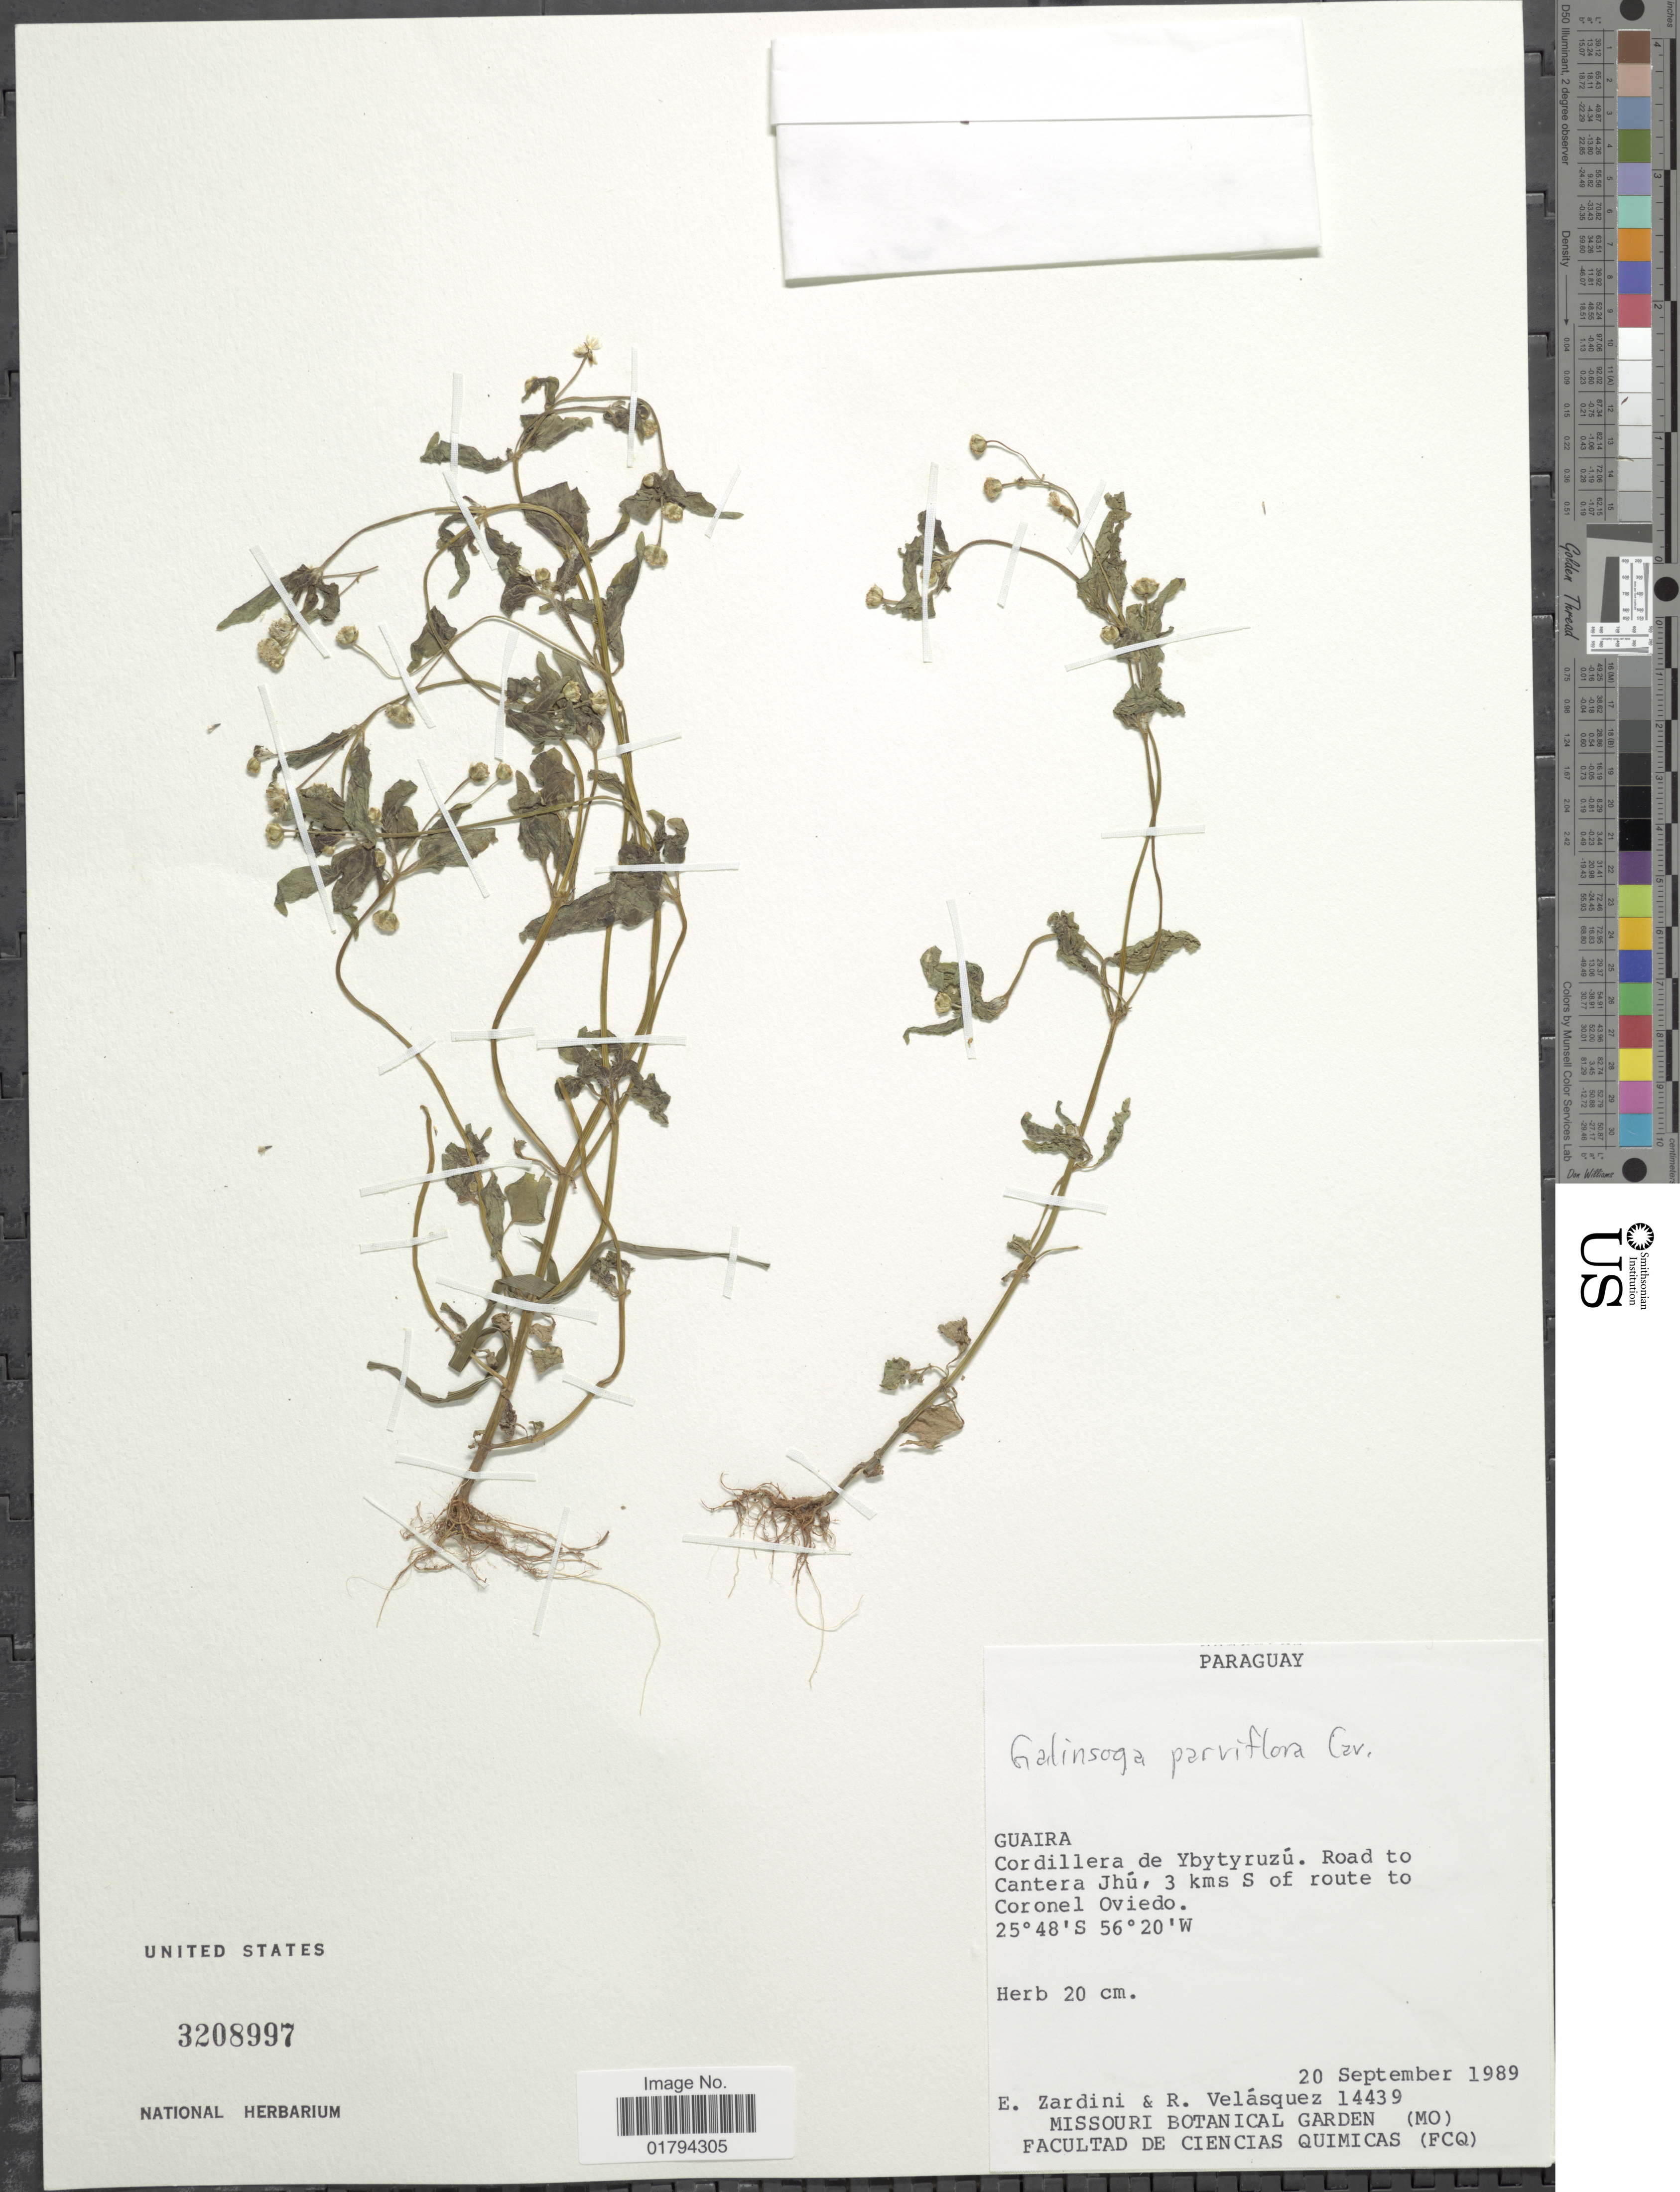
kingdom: Plantae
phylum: Tracheophyta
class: Magnoliopsida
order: Asterales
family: Asteraceae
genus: Galinsoga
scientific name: Galinsoga parviflora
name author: Cav.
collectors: E. M. Zardini & R. Velásquez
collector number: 14439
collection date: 1989-09-20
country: Paraguay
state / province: Guaira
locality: Cordillera de Ybytyruzu, road to Cantera Jhu, 3 kms S of route to Coronel Oviedo.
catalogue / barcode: US 3208997